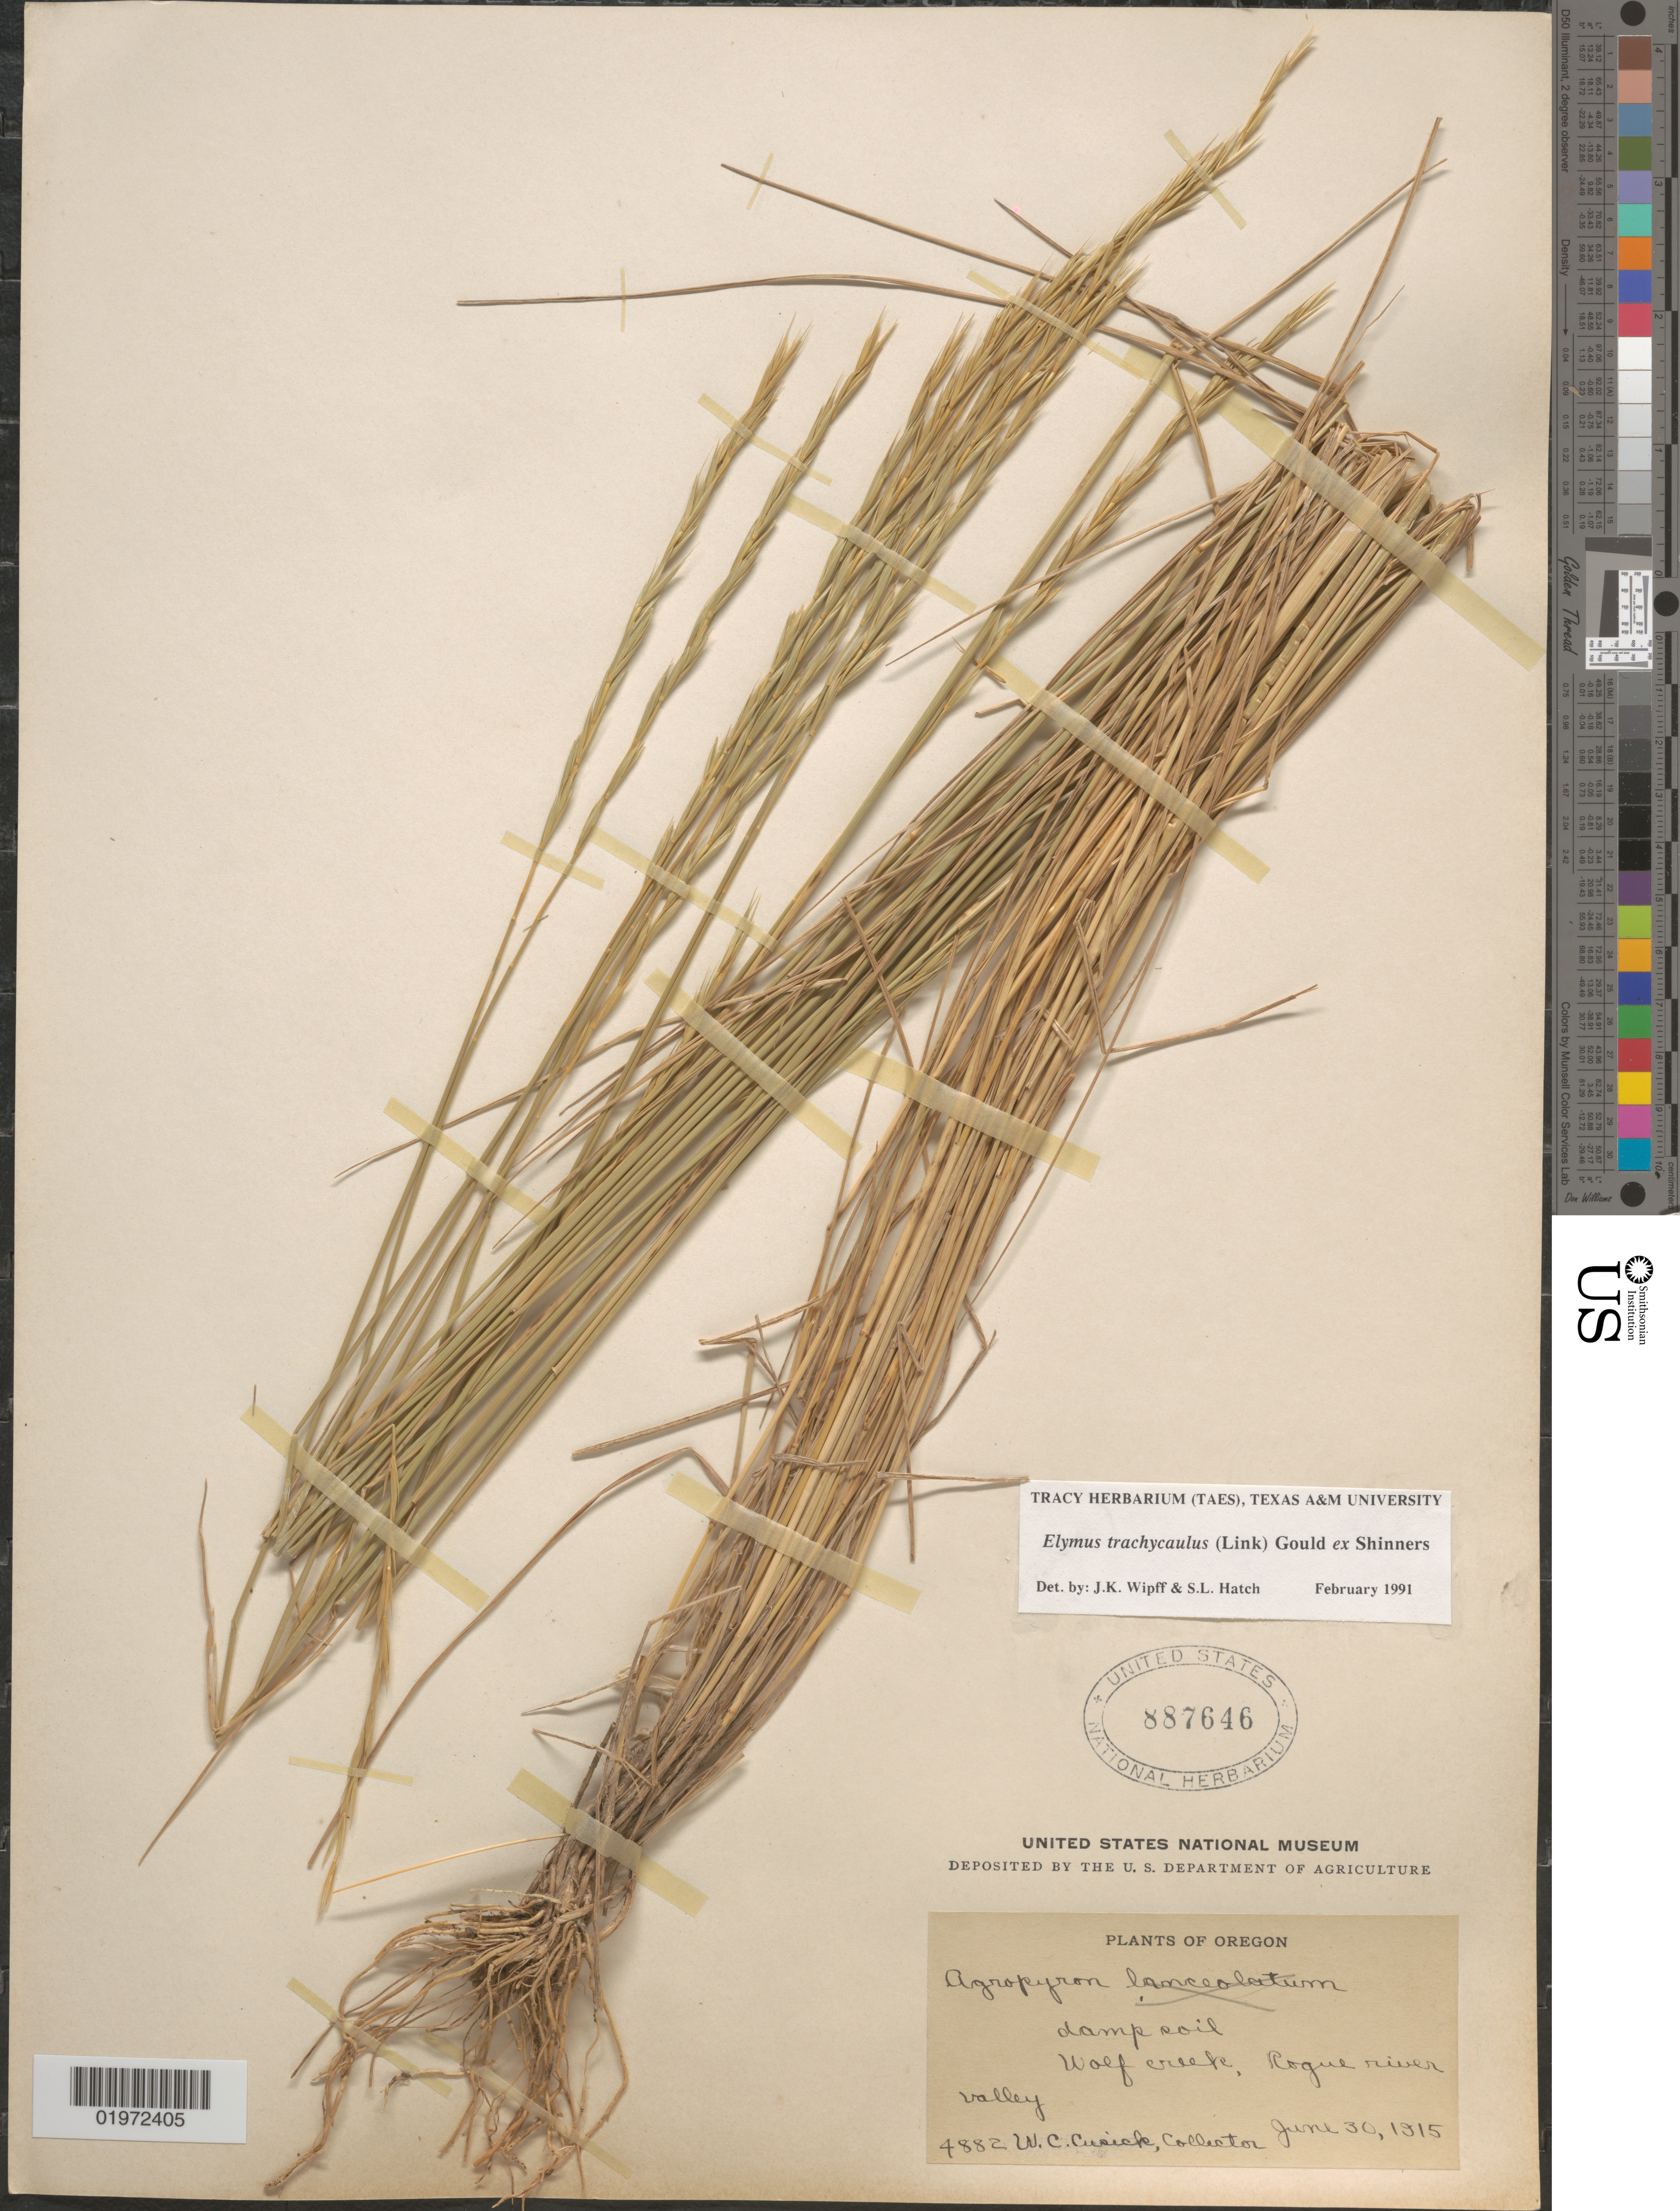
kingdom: Plantae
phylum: Tracheophyta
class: Liliopsida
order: Poales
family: Poaceae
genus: Elymus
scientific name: Elymus trachycaulus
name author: (Link) Gould ex Shinners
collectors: W. C. Cusick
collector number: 4882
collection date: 1915-06-30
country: United States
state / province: Oregon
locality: Damp soil. Wolf Creek, Rogue river valley.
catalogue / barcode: US 887646